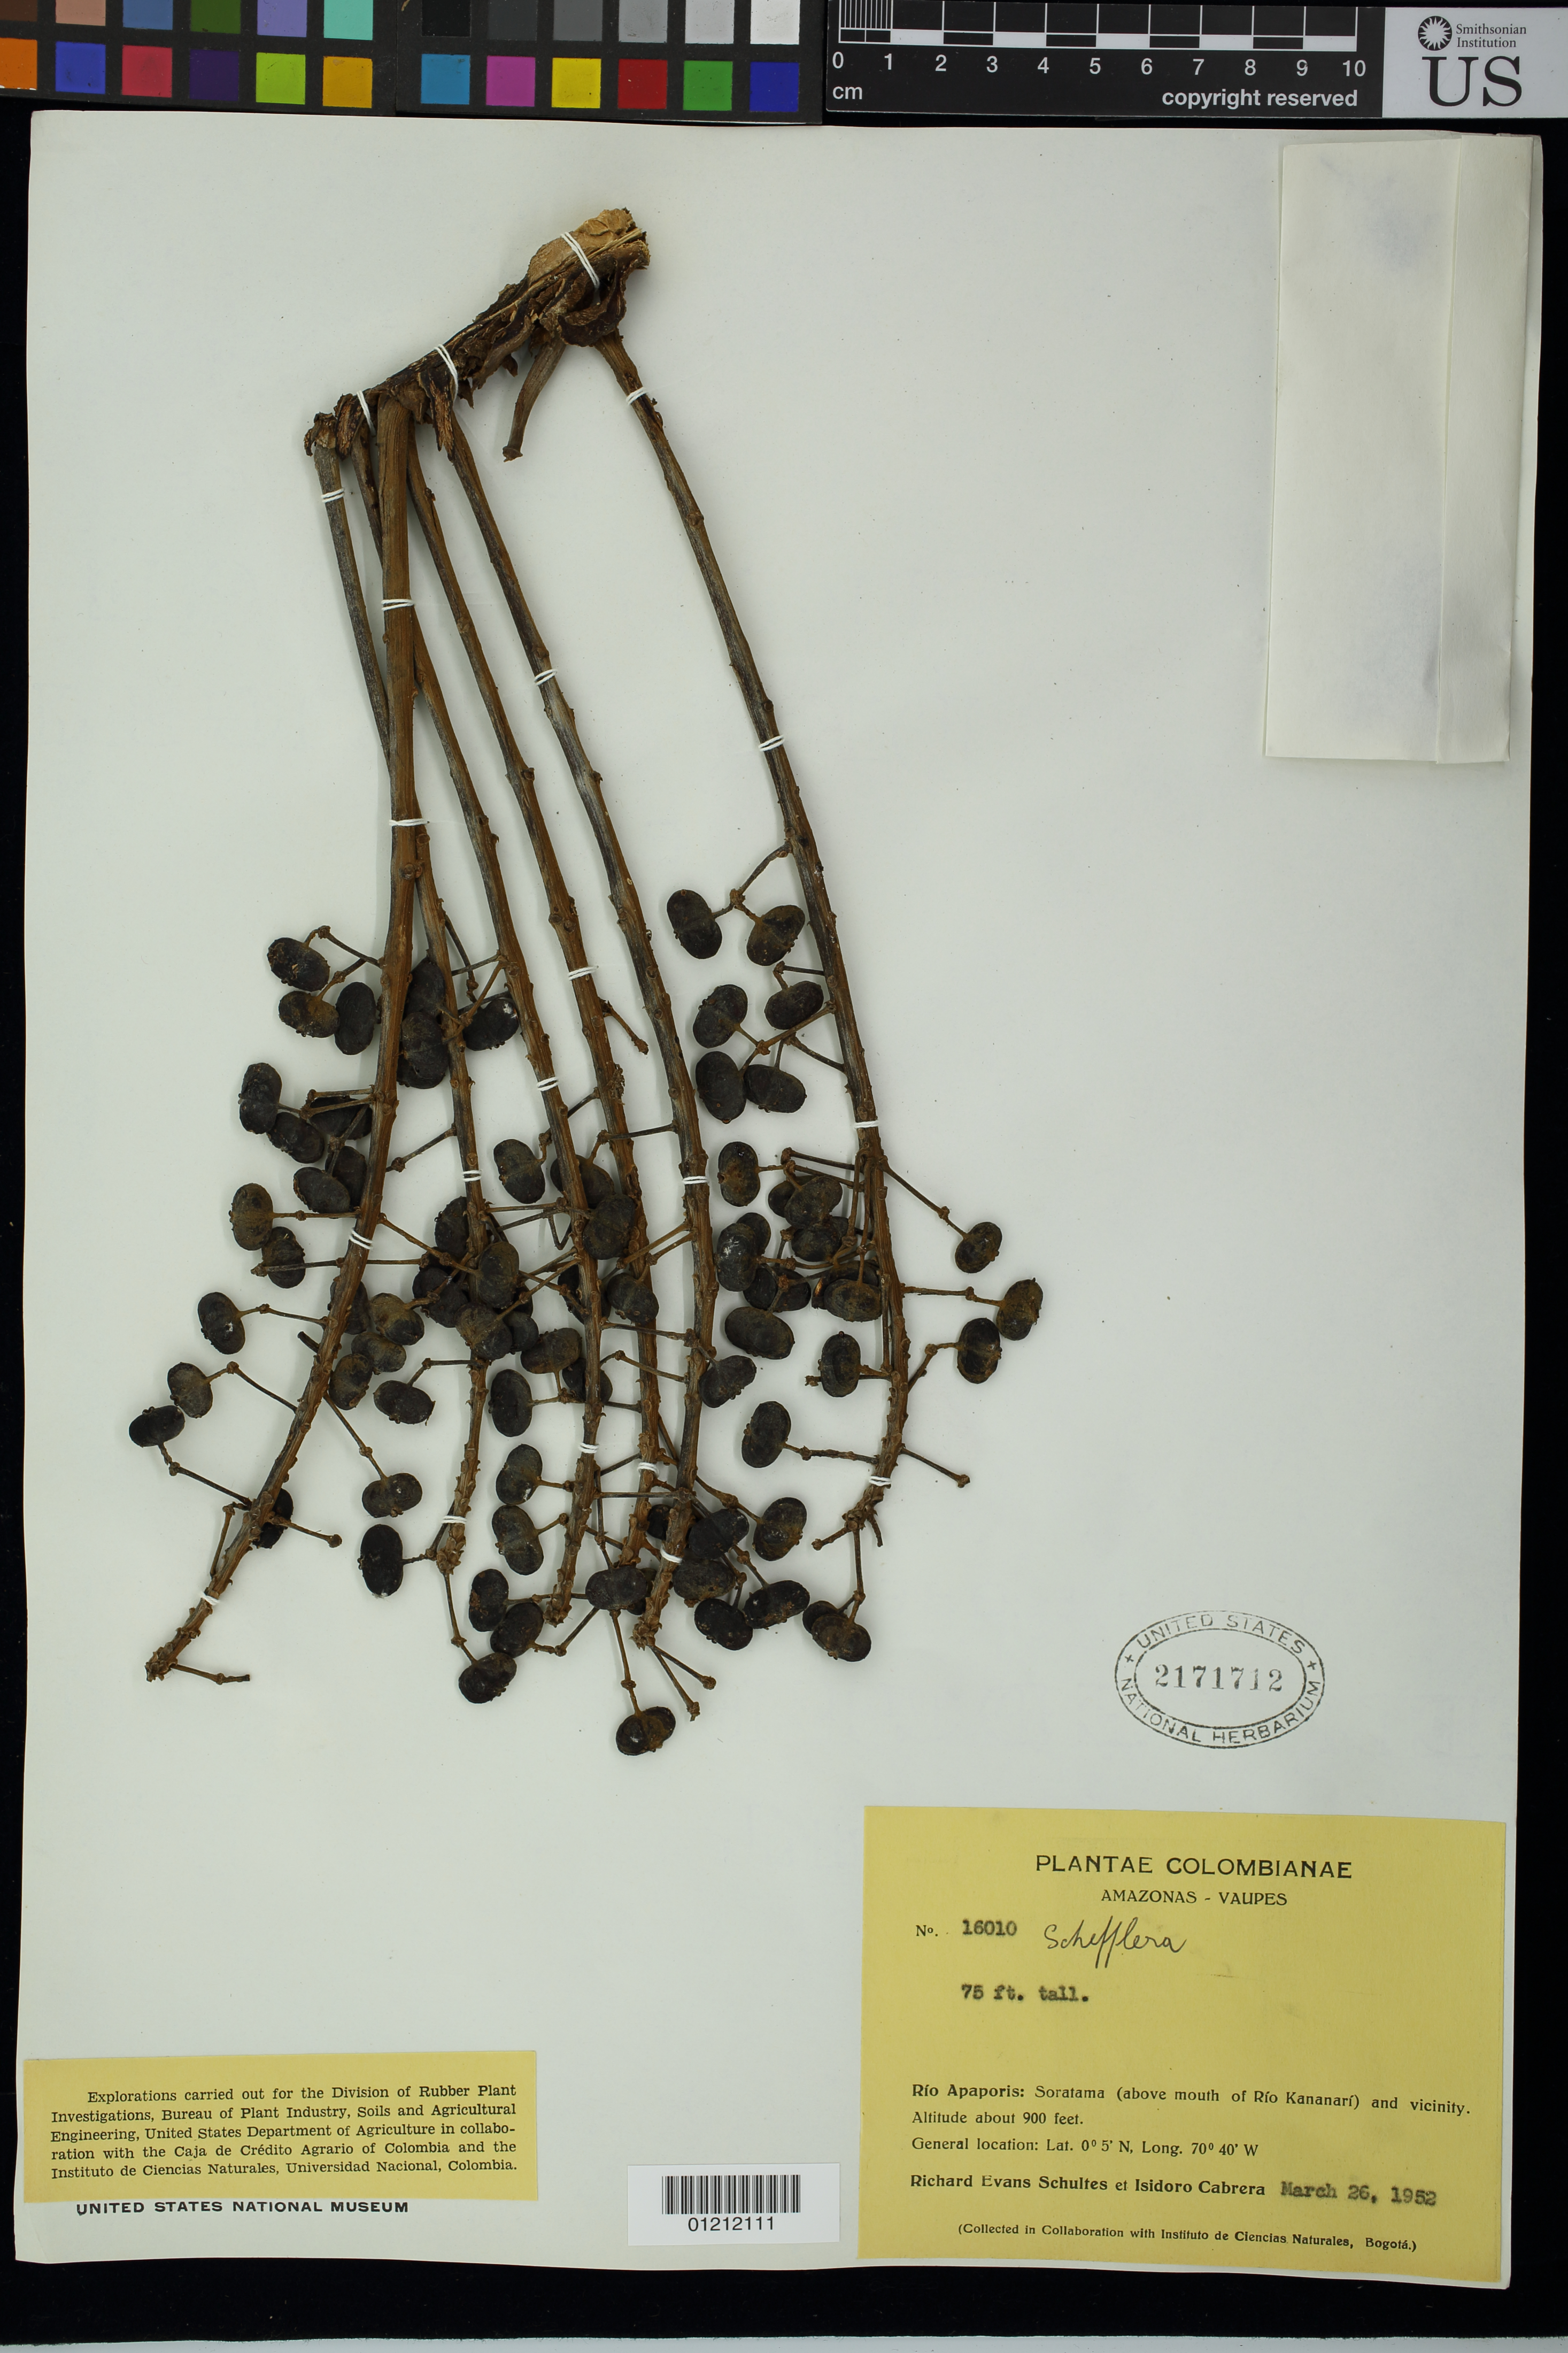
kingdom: Plantae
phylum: Tracheophyta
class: Magnoliopsida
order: Apiales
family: Araliaceae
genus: Schefflera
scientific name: Schefflera sp.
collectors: R. E. Schultes & I. Cabrera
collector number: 16010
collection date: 1952-03-26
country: Colombia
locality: Río Apaporis: Soratama (above mouth of Río Kananarí) and vicinity.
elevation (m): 274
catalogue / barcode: US 2171712